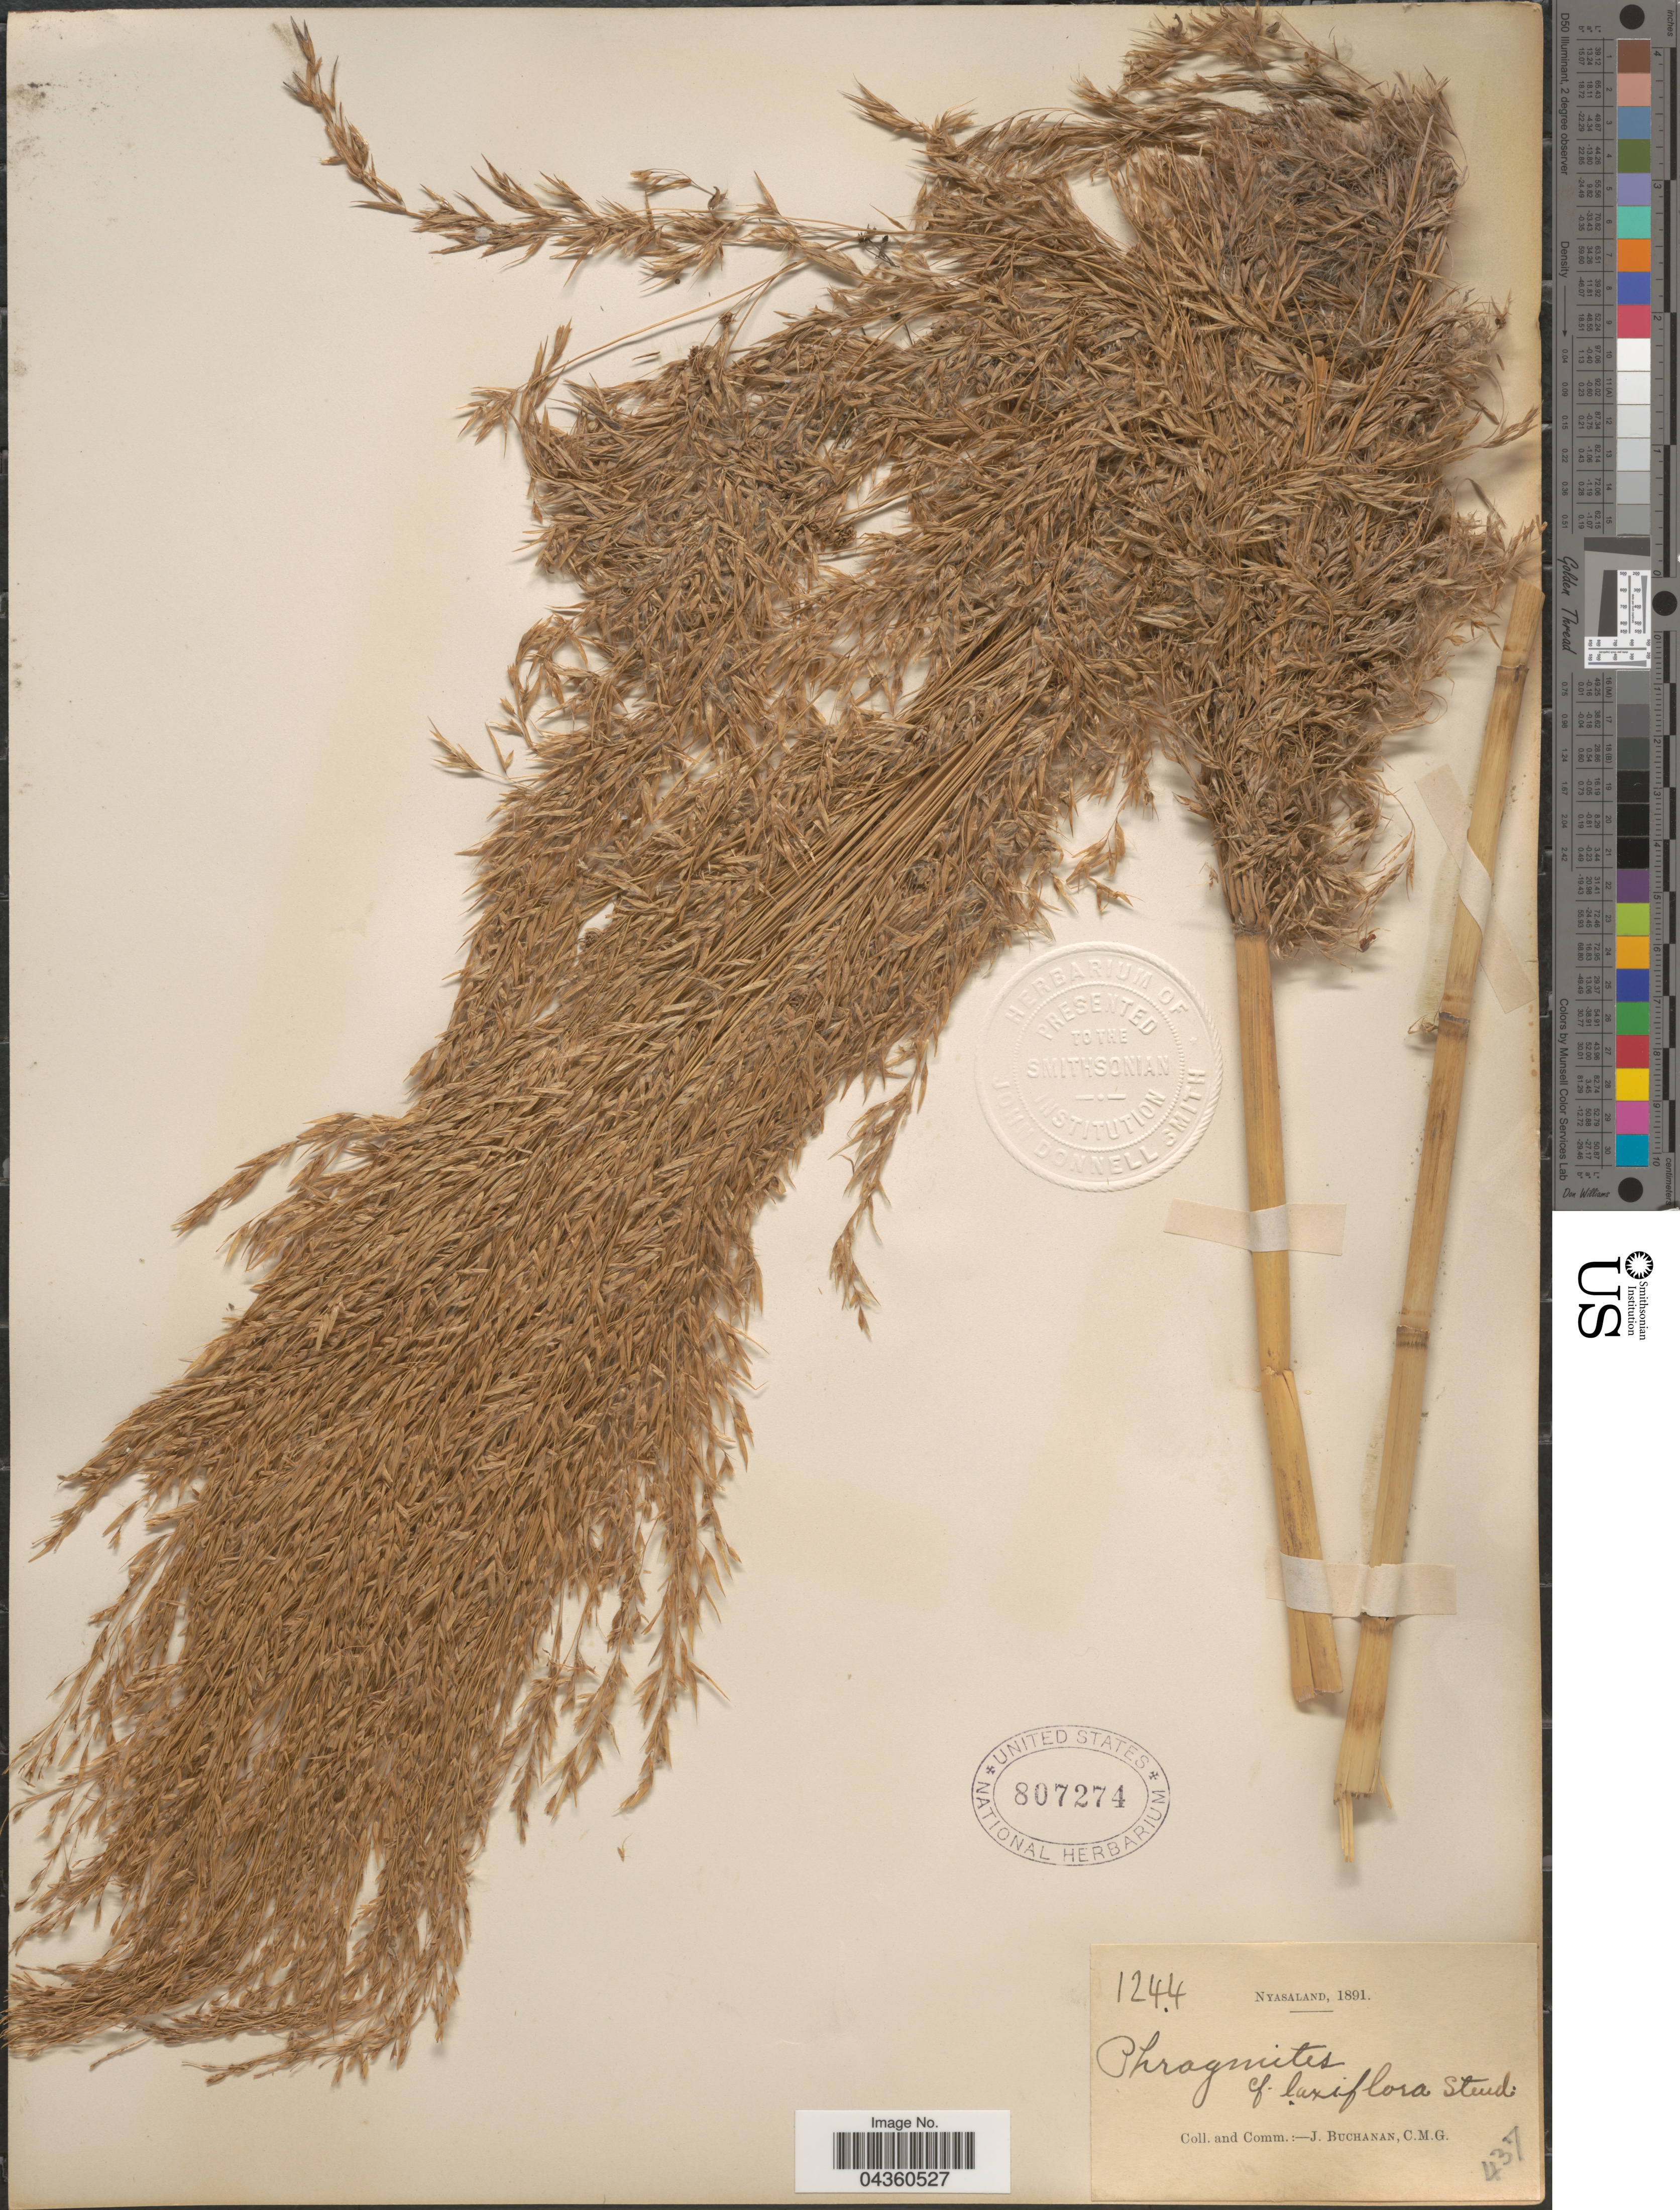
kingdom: Plantae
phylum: Tracheophyta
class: Liliopsida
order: Poales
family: Poaceae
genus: Phragmites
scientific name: Phragmites mauritianus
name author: Kunth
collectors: J. Buchanan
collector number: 1244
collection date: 1891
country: Malawi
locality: Nyasaland.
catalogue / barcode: US 807274